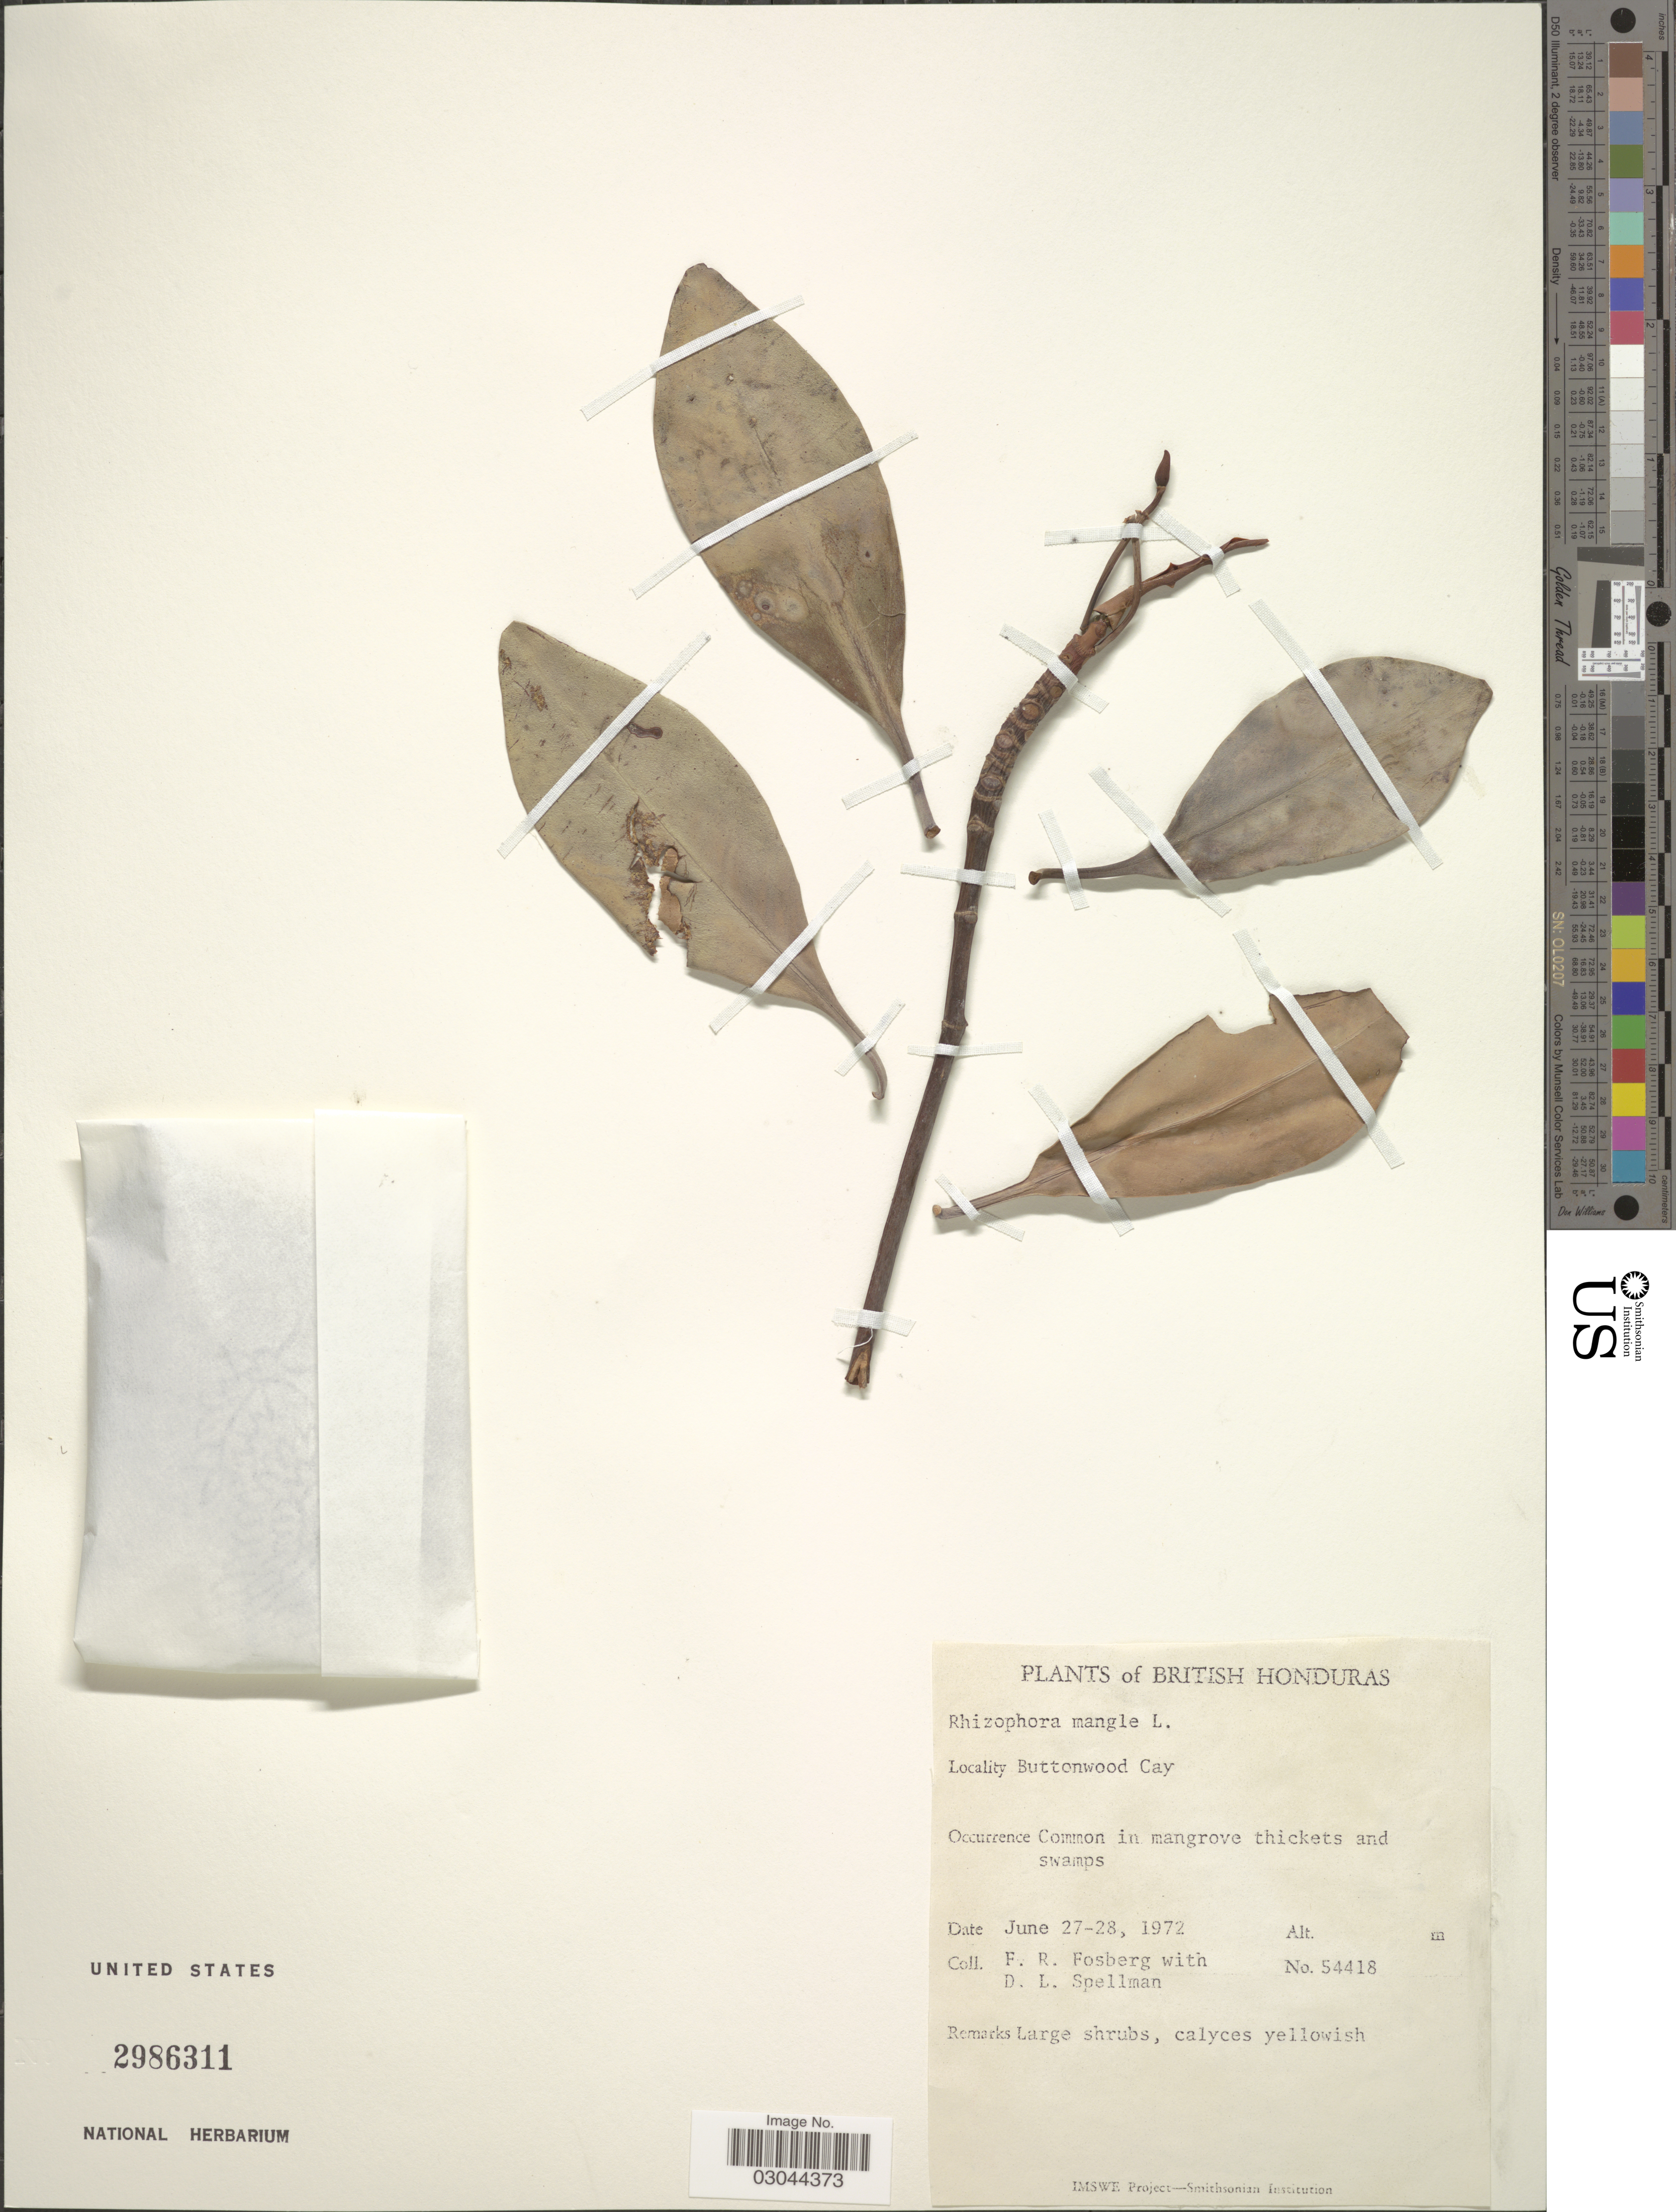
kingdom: Plantae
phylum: Tracheophyta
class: Magnoliopsida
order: Malpighiales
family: Rhizophoraceae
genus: Rhizophora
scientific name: Rhizophora mangle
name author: L.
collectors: F. R. Fosberg & D. L. Spellman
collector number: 54418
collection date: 1972-06-27/1972-06-28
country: Belize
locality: British Honduras. Buttonwood Cay.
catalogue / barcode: US 2986311